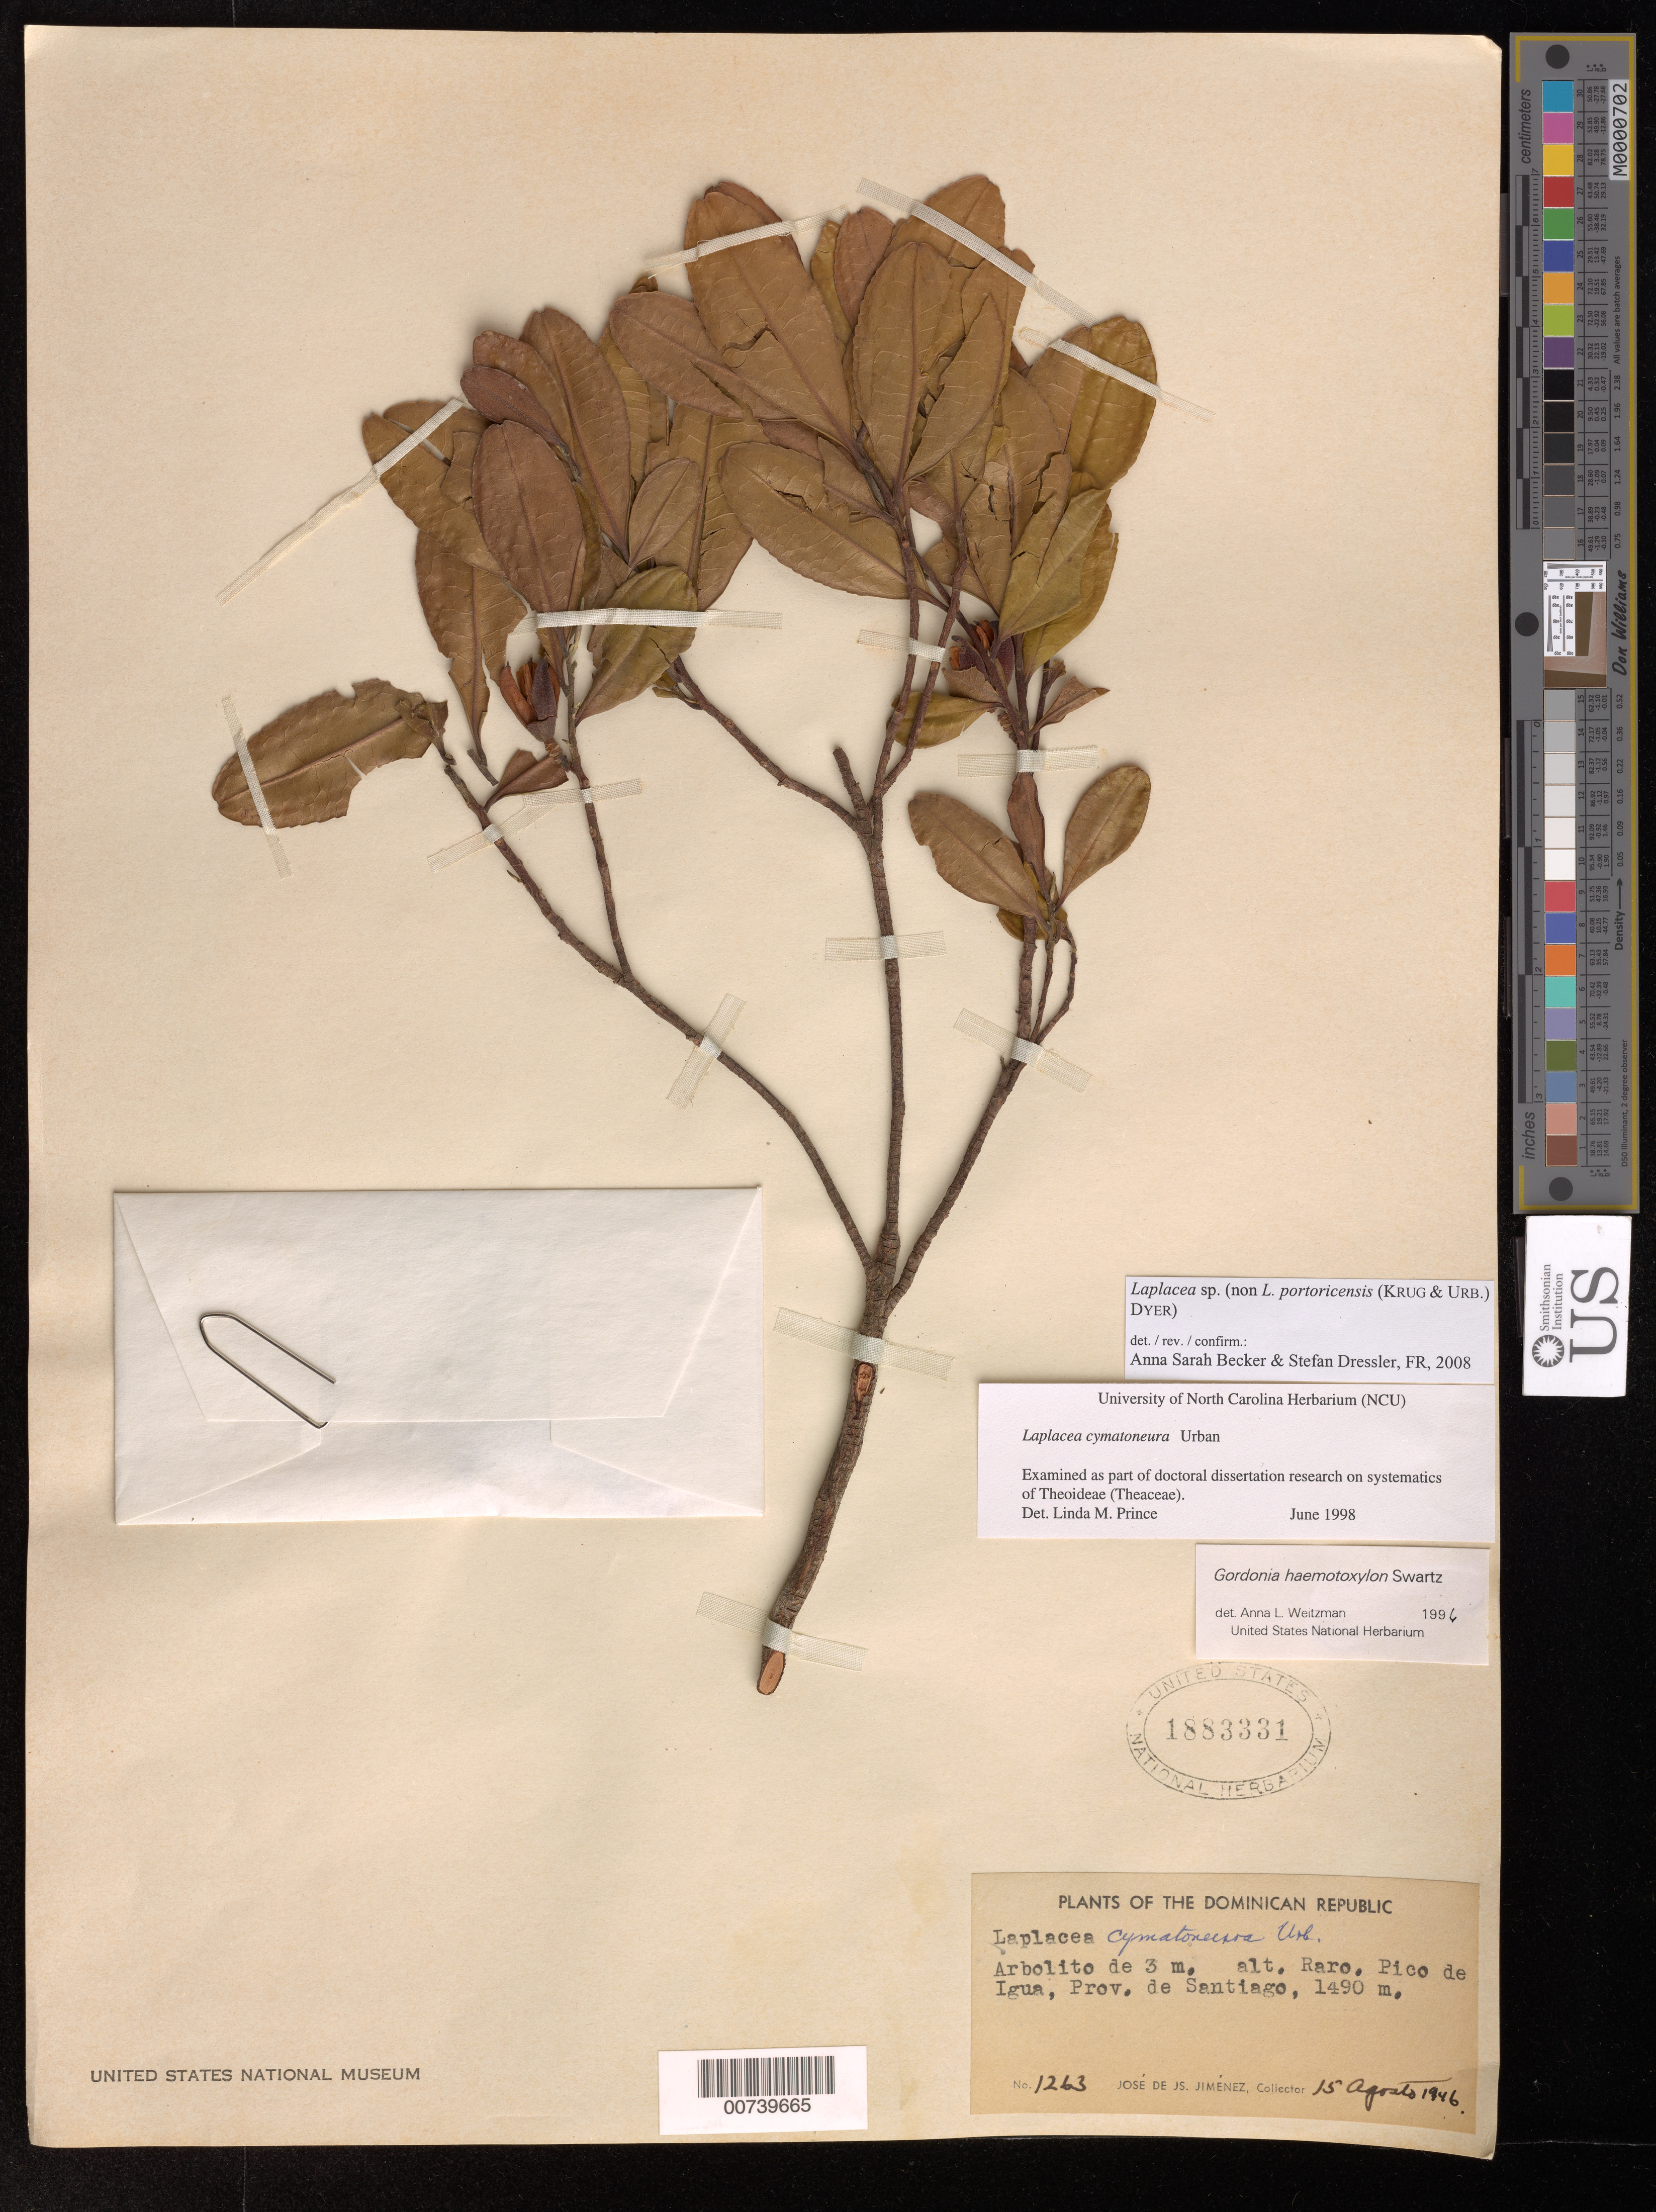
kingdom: Plantae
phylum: Tracheophyta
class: Magnoliopsida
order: Ericales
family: Theaceae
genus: Laplacea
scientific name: Laplacea sp.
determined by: Becker, Anna S.; Dressler, S.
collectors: J. de Jimenez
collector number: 1263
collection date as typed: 15 Aug 1946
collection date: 1946-08-15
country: Dominican Republic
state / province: de Santiago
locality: Pico de Igua.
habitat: Raro.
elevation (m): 1490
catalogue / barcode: US 1883331